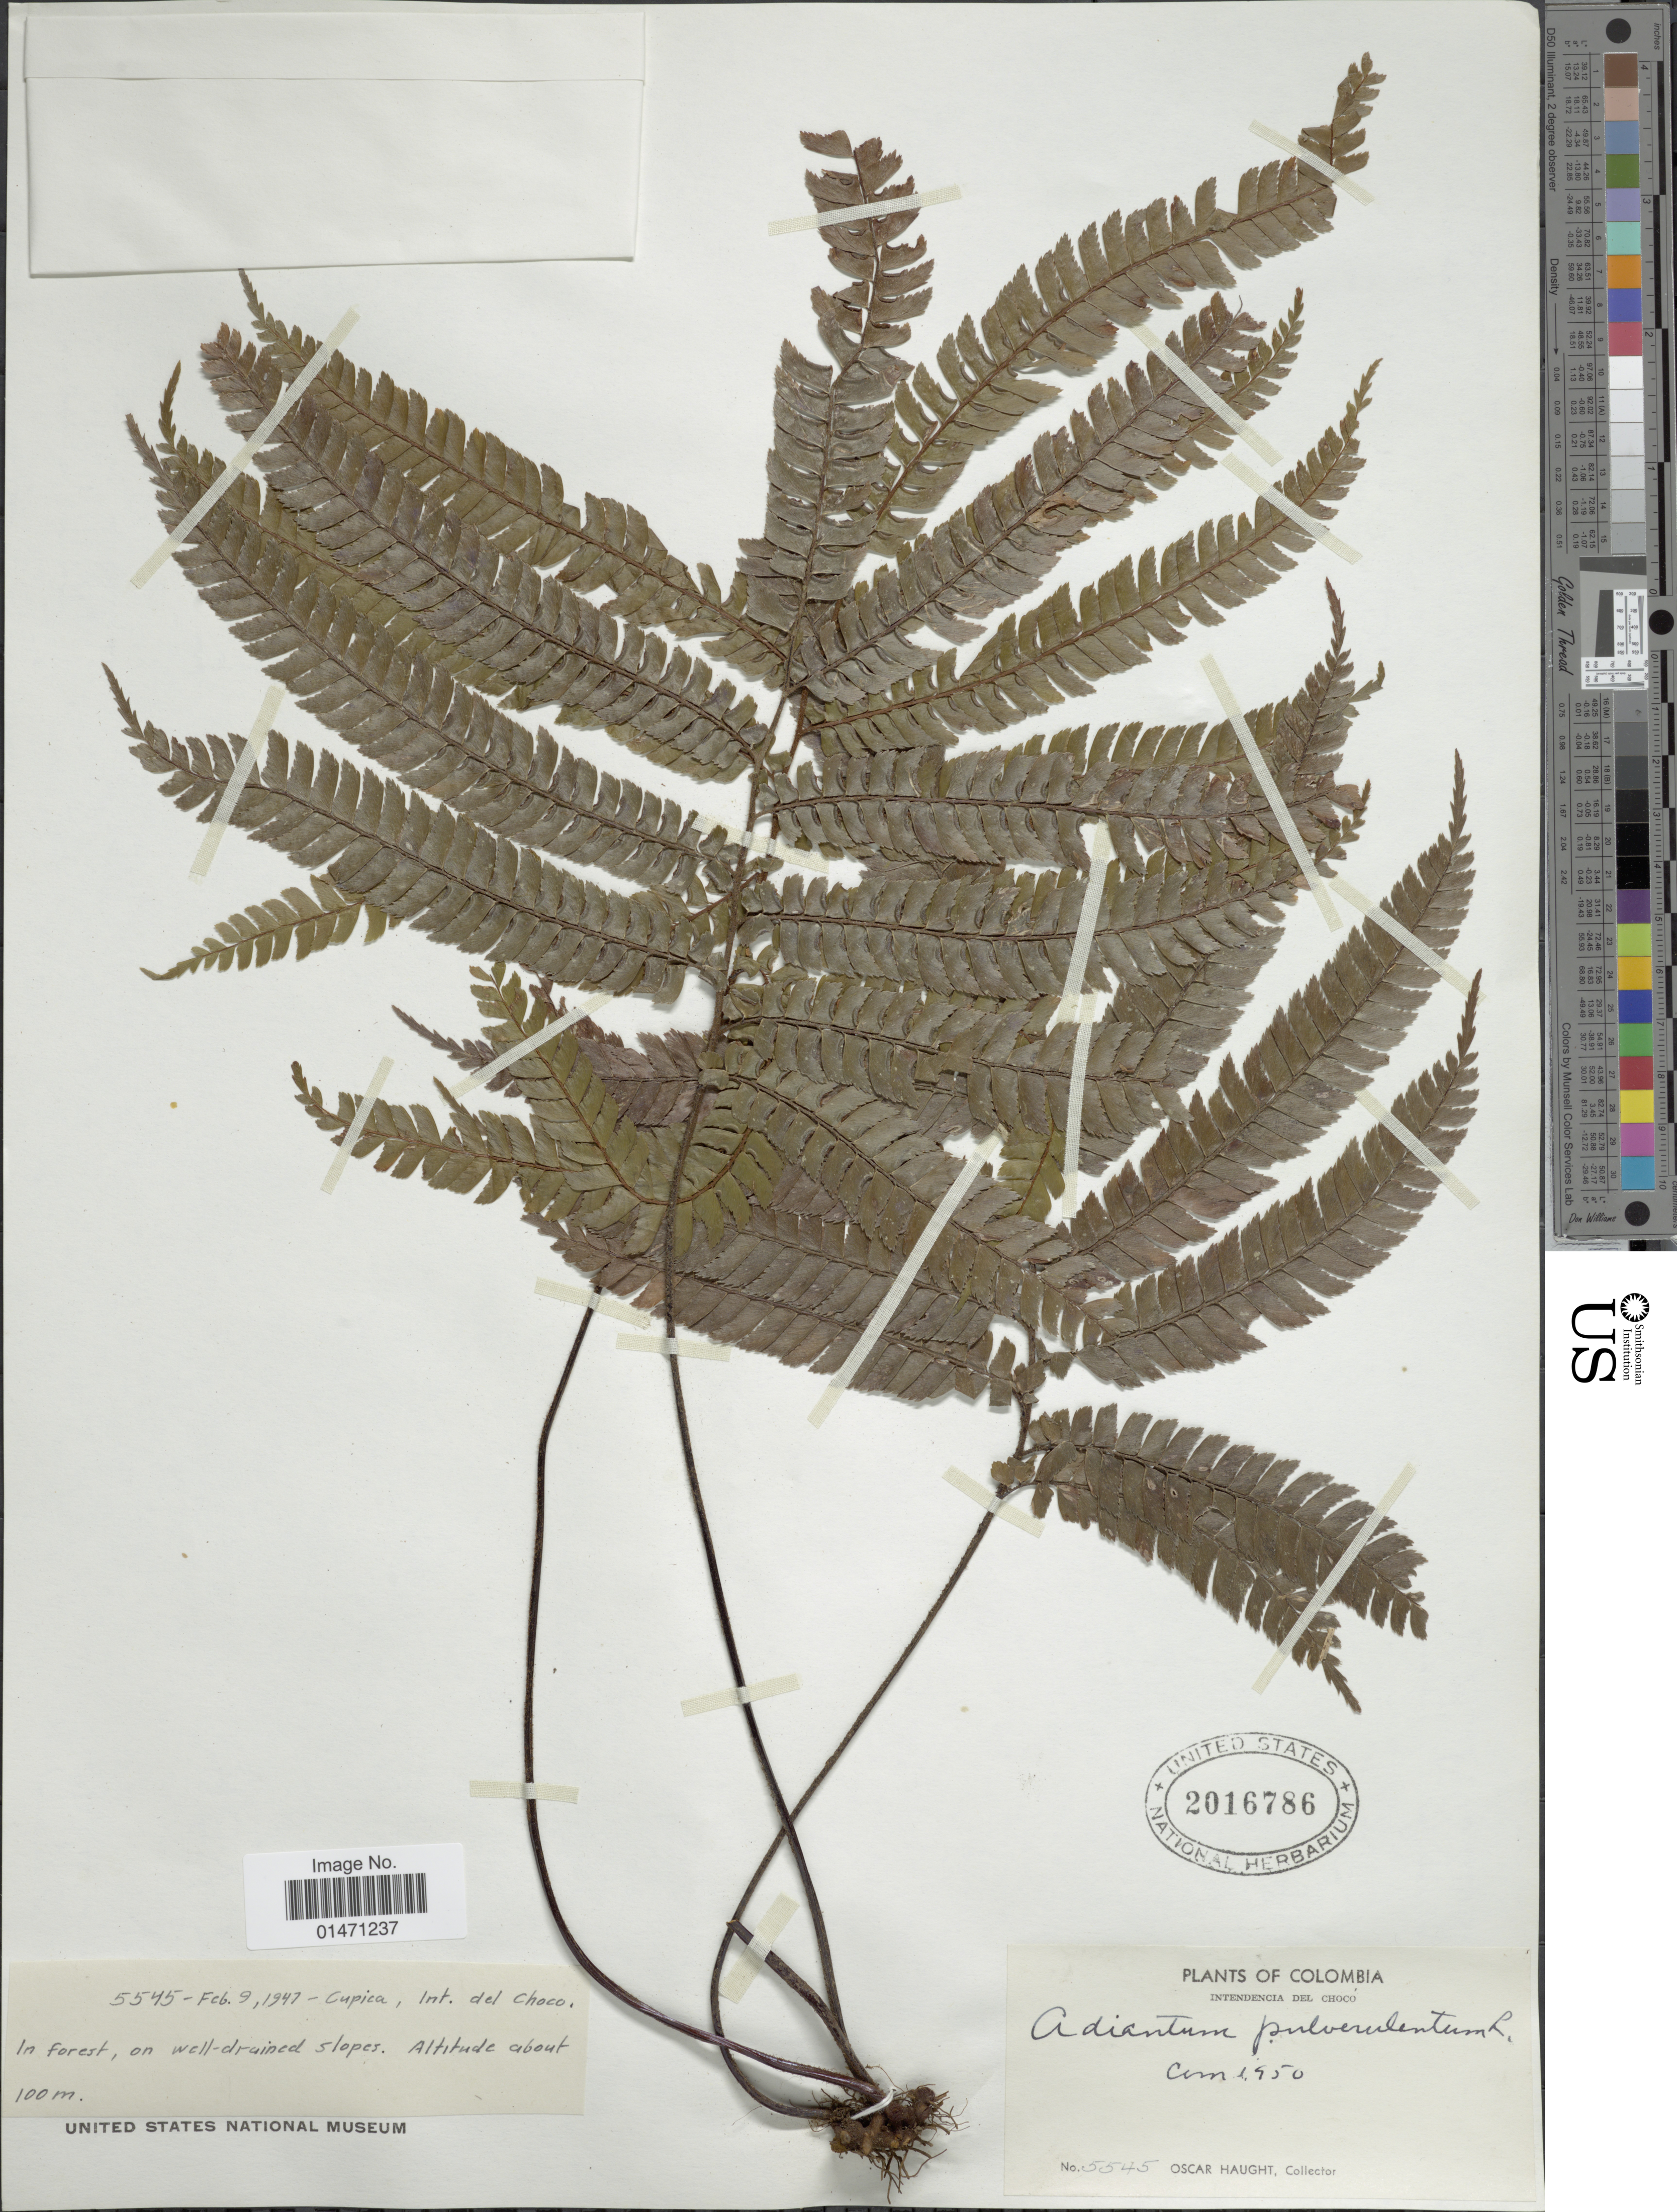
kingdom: Plantae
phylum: Tracheophyta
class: Polypodiopsida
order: Polypodiales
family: Pteridaceae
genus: Adiantum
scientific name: Adiantum pulverulentum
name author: L.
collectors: O. L. Haught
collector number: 5545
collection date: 1947-02-09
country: Colombia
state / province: Chocó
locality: Plants of Colombia, Intendencia del Chocó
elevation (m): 100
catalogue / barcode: US 2016789